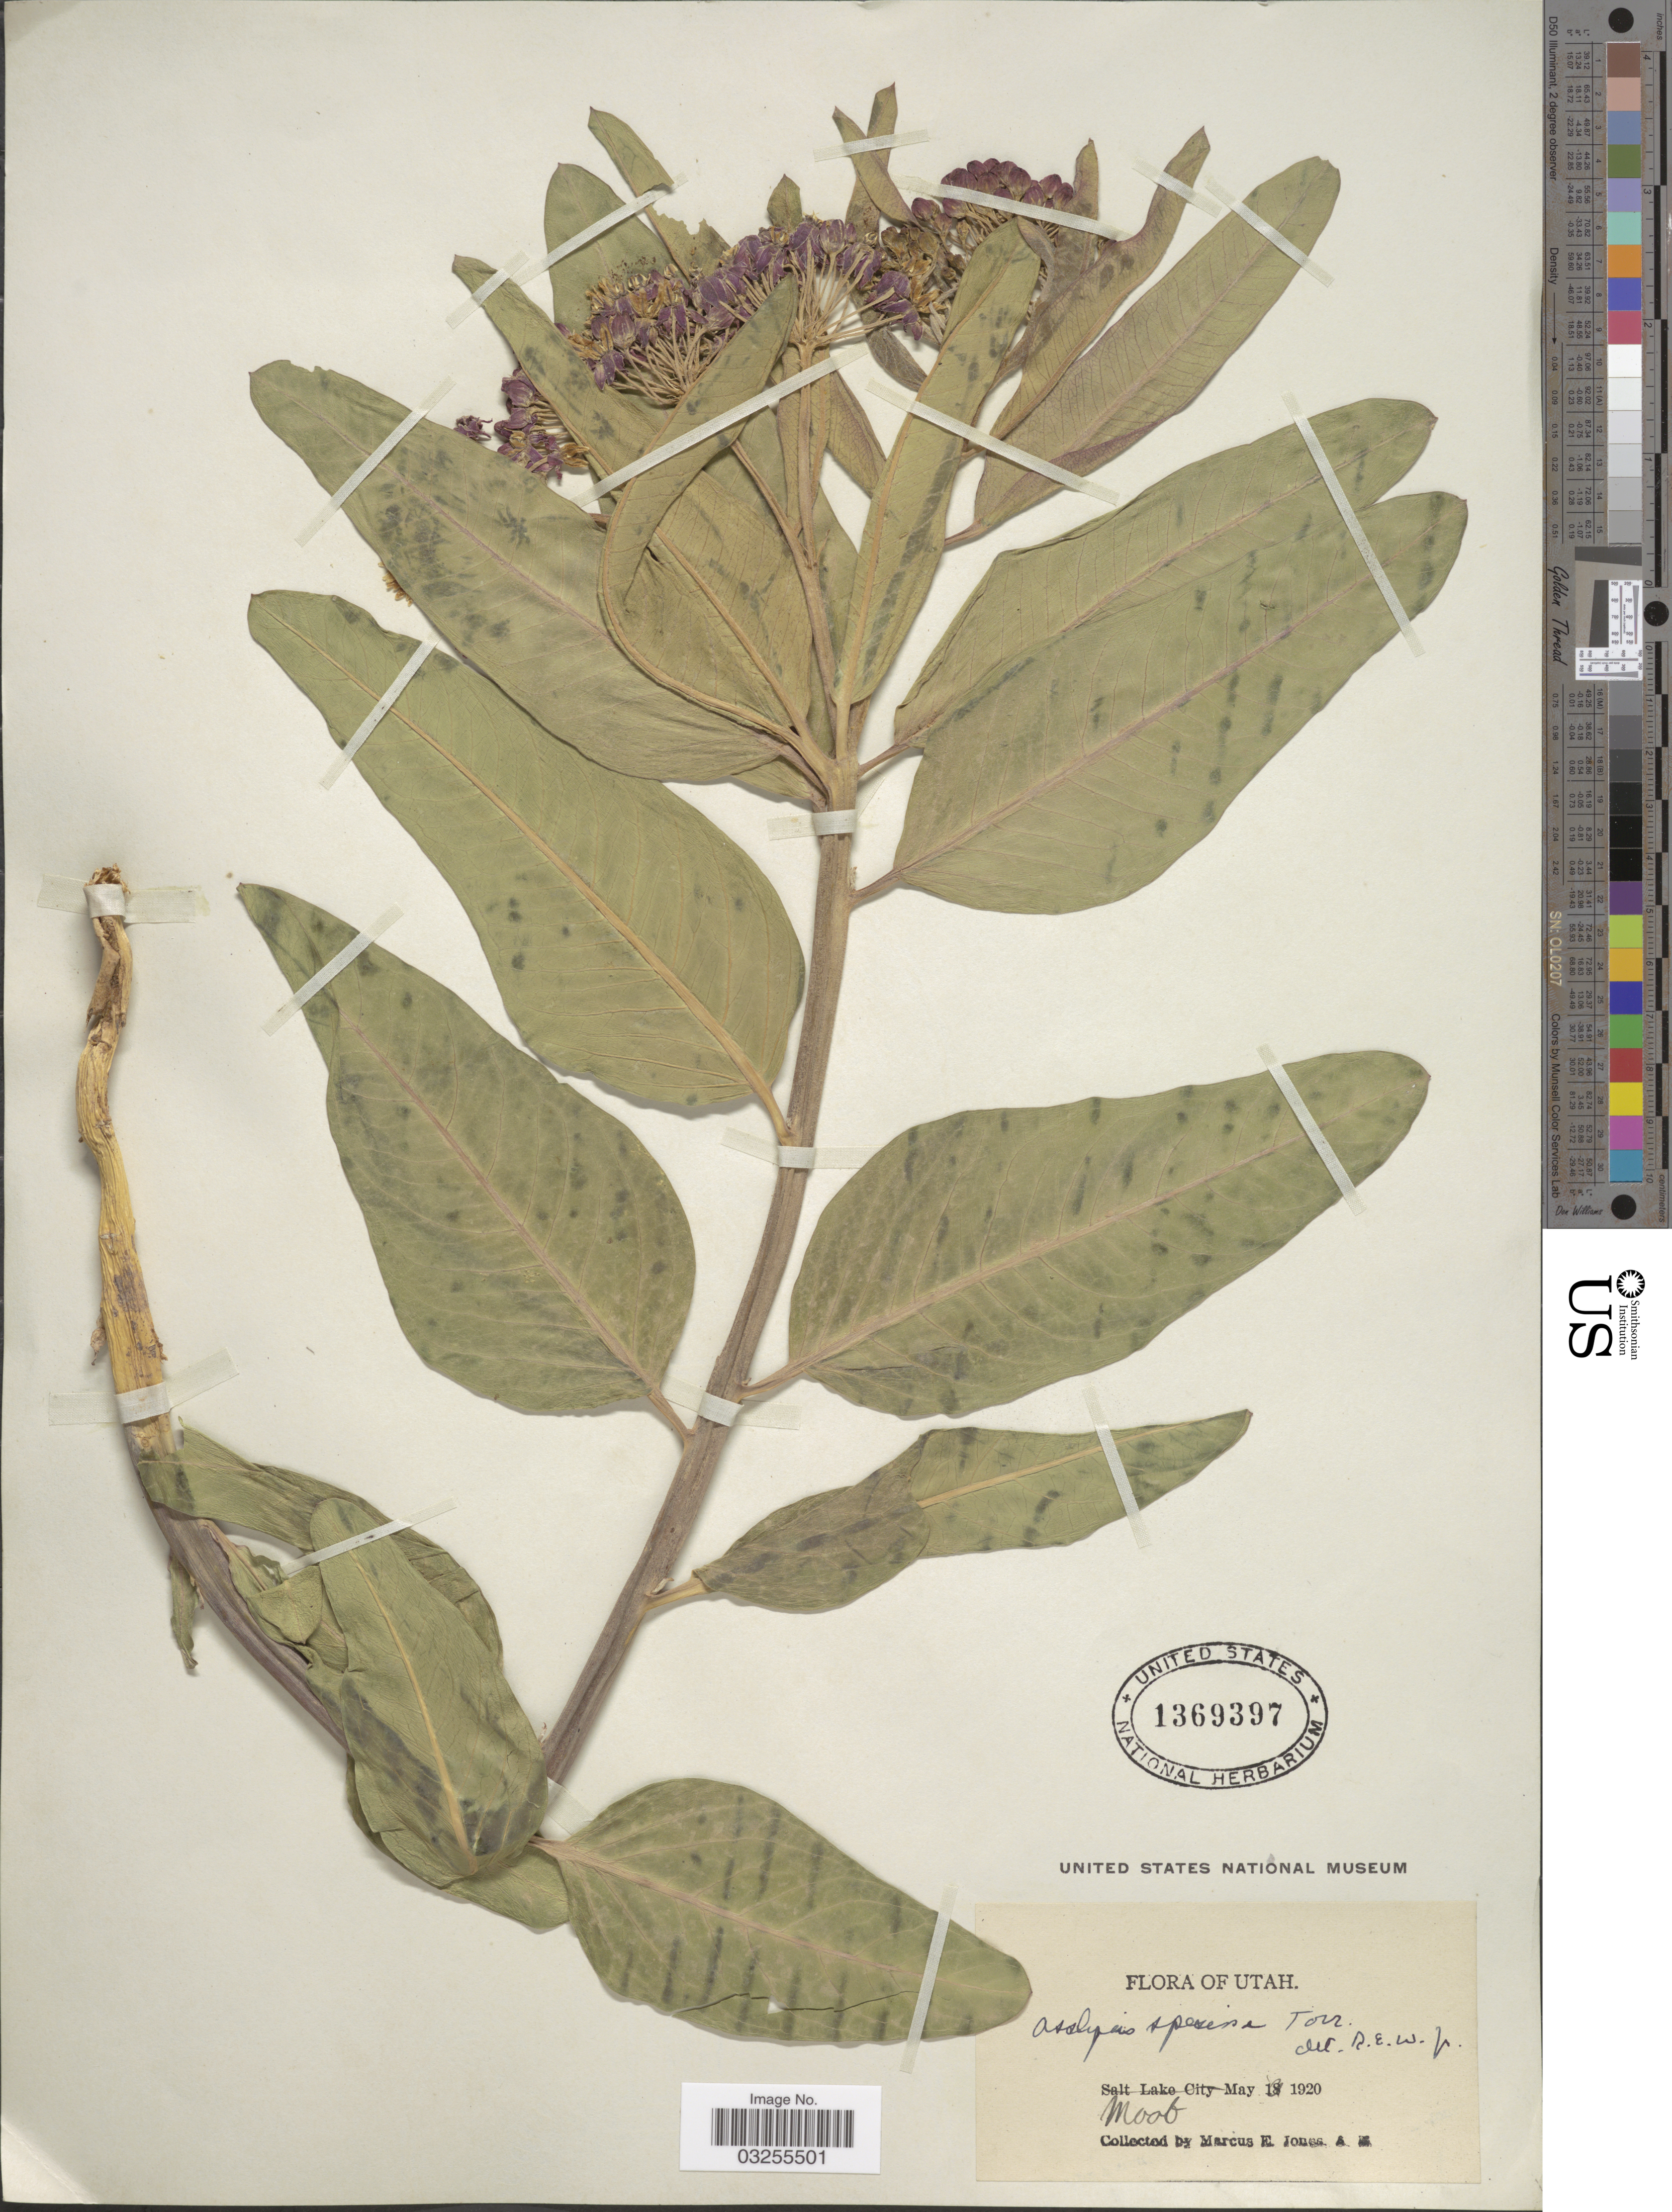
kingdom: Plantae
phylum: Tracheophyta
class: Magnoliopsida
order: Gentianales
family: Apocynaceae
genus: Asclepias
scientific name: Asclepias speciosa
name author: Torr.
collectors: M. E. Jones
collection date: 1920-05-18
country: United States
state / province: Utah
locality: Moab.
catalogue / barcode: US 1369397